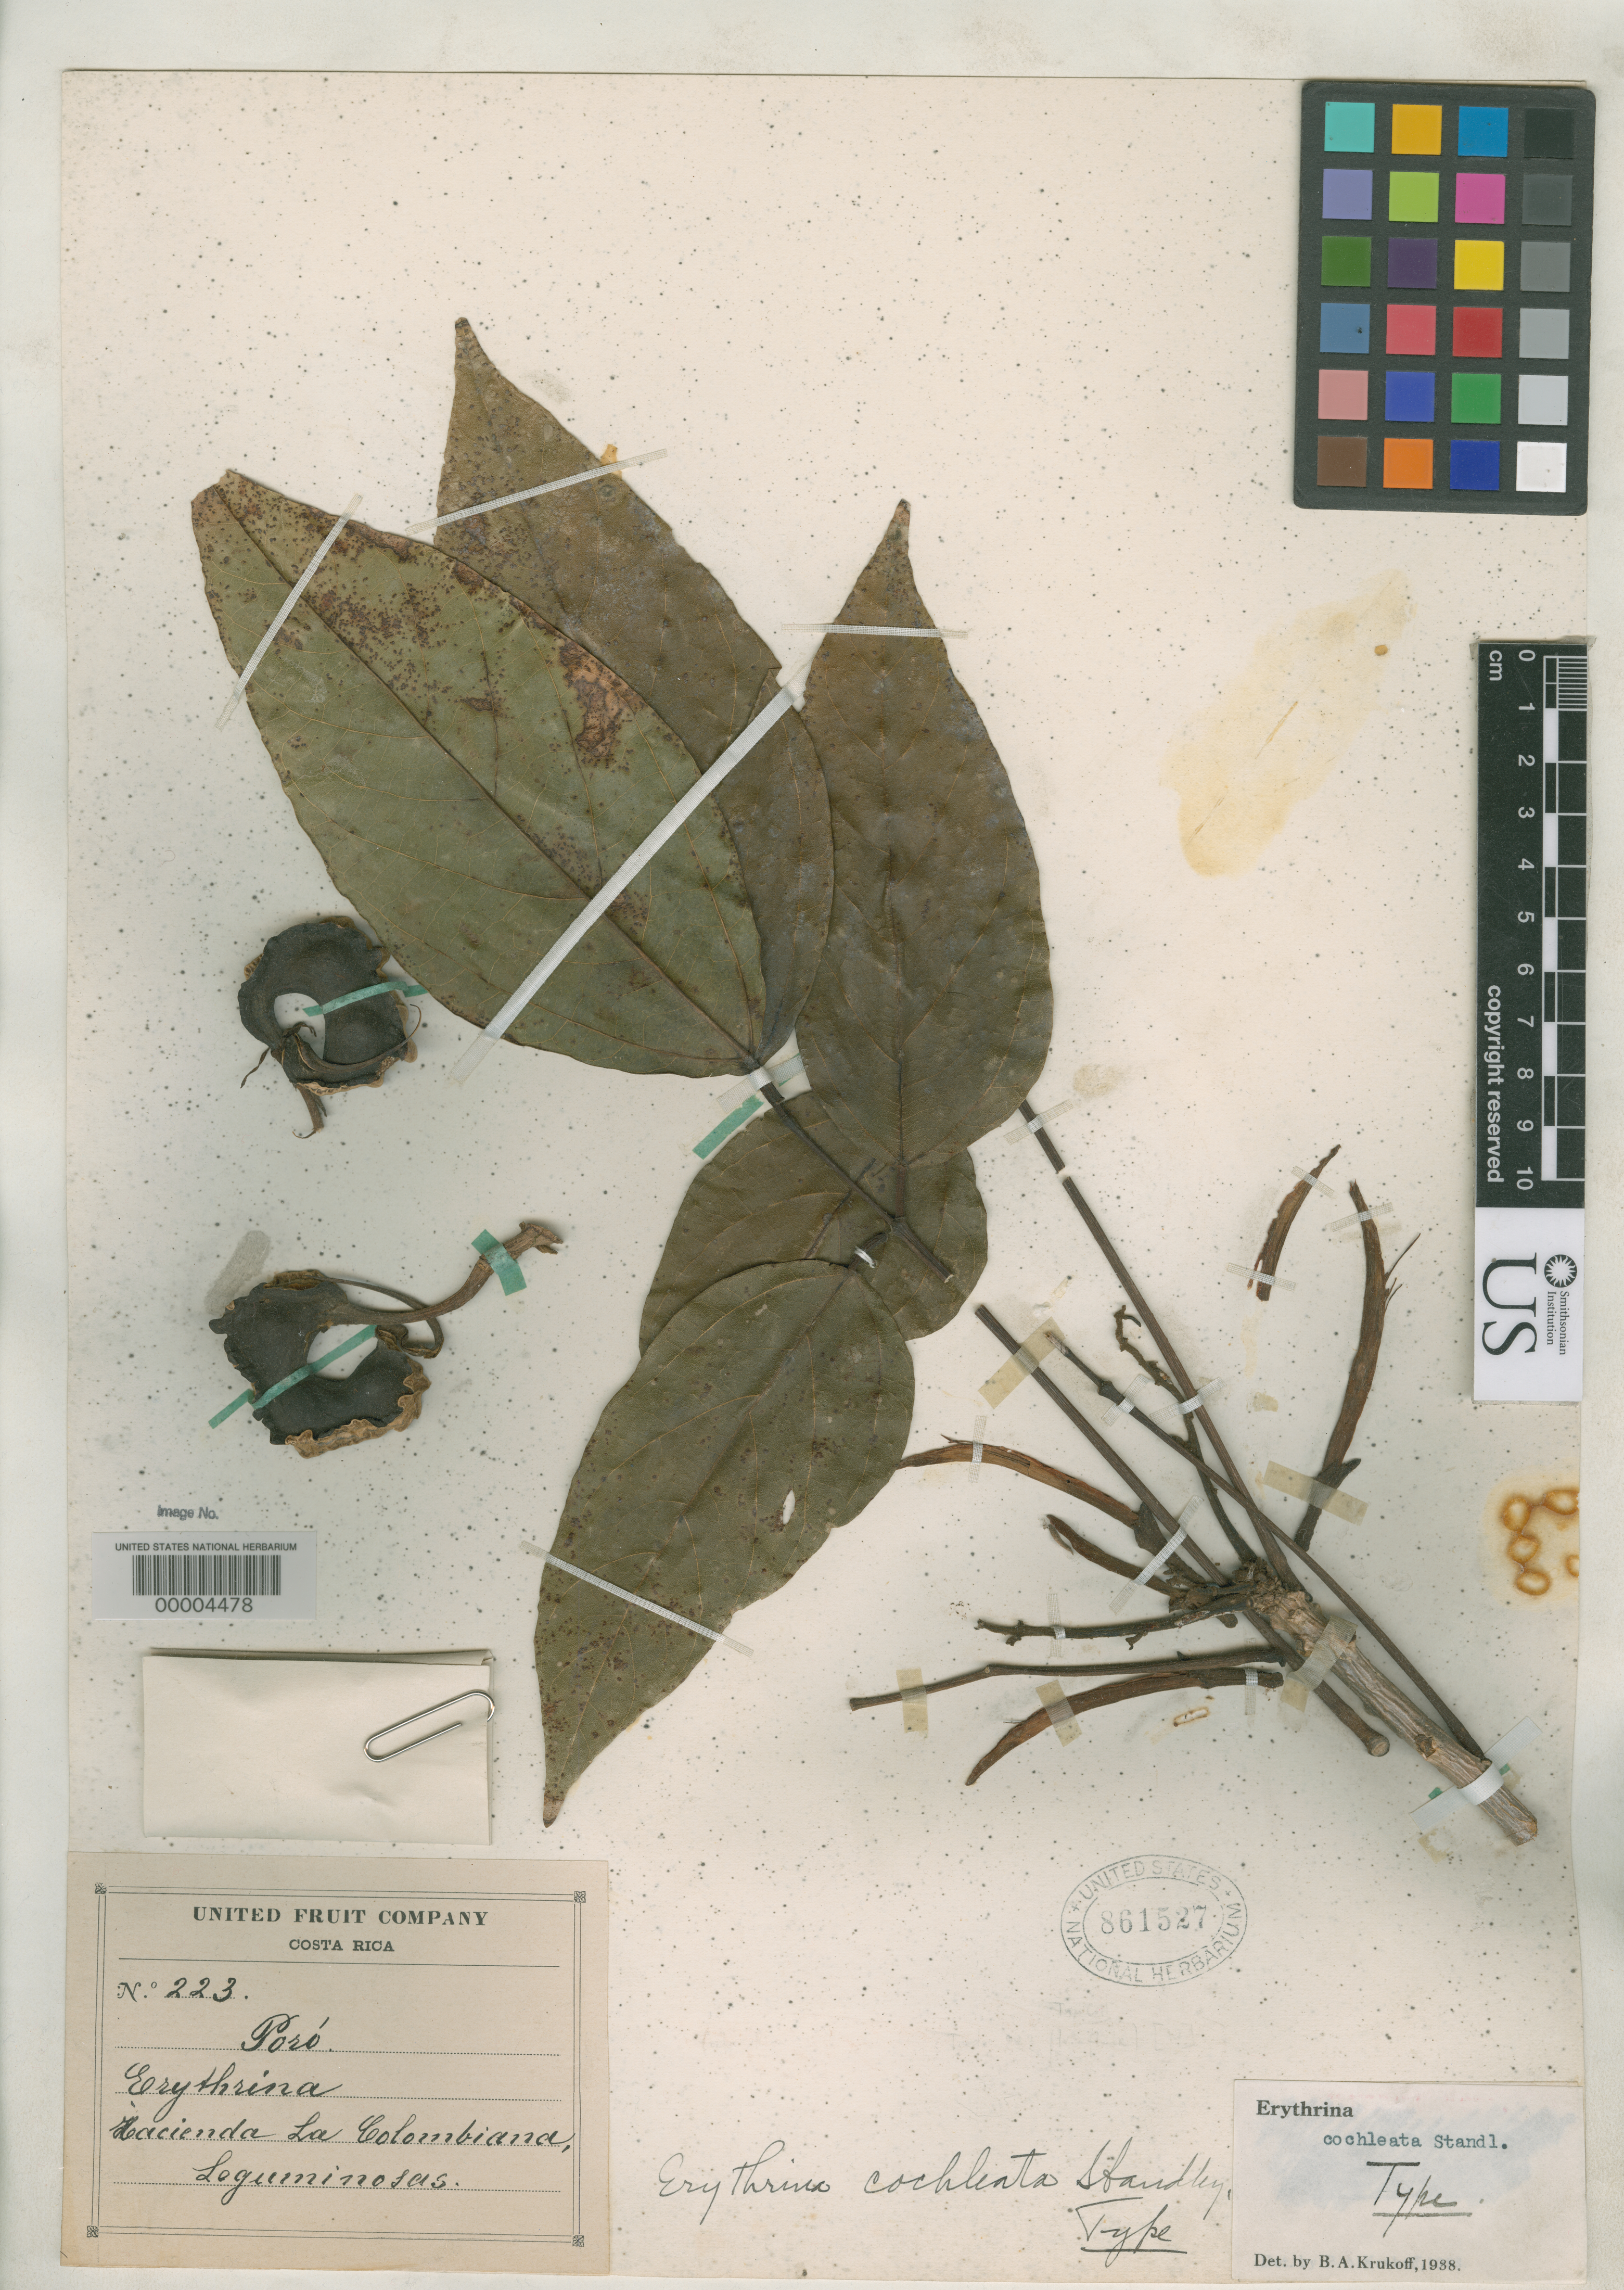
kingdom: Plantae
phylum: Tracheophyta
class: Magnoliopsida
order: Fabales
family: Fabaceae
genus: Erythrina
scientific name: Erythrina cochleata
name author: Standl.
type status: Holotype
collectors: A. Tonduz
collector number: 223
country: Costa Rica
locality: Hacienda La Colombiana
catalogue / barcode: US 861527